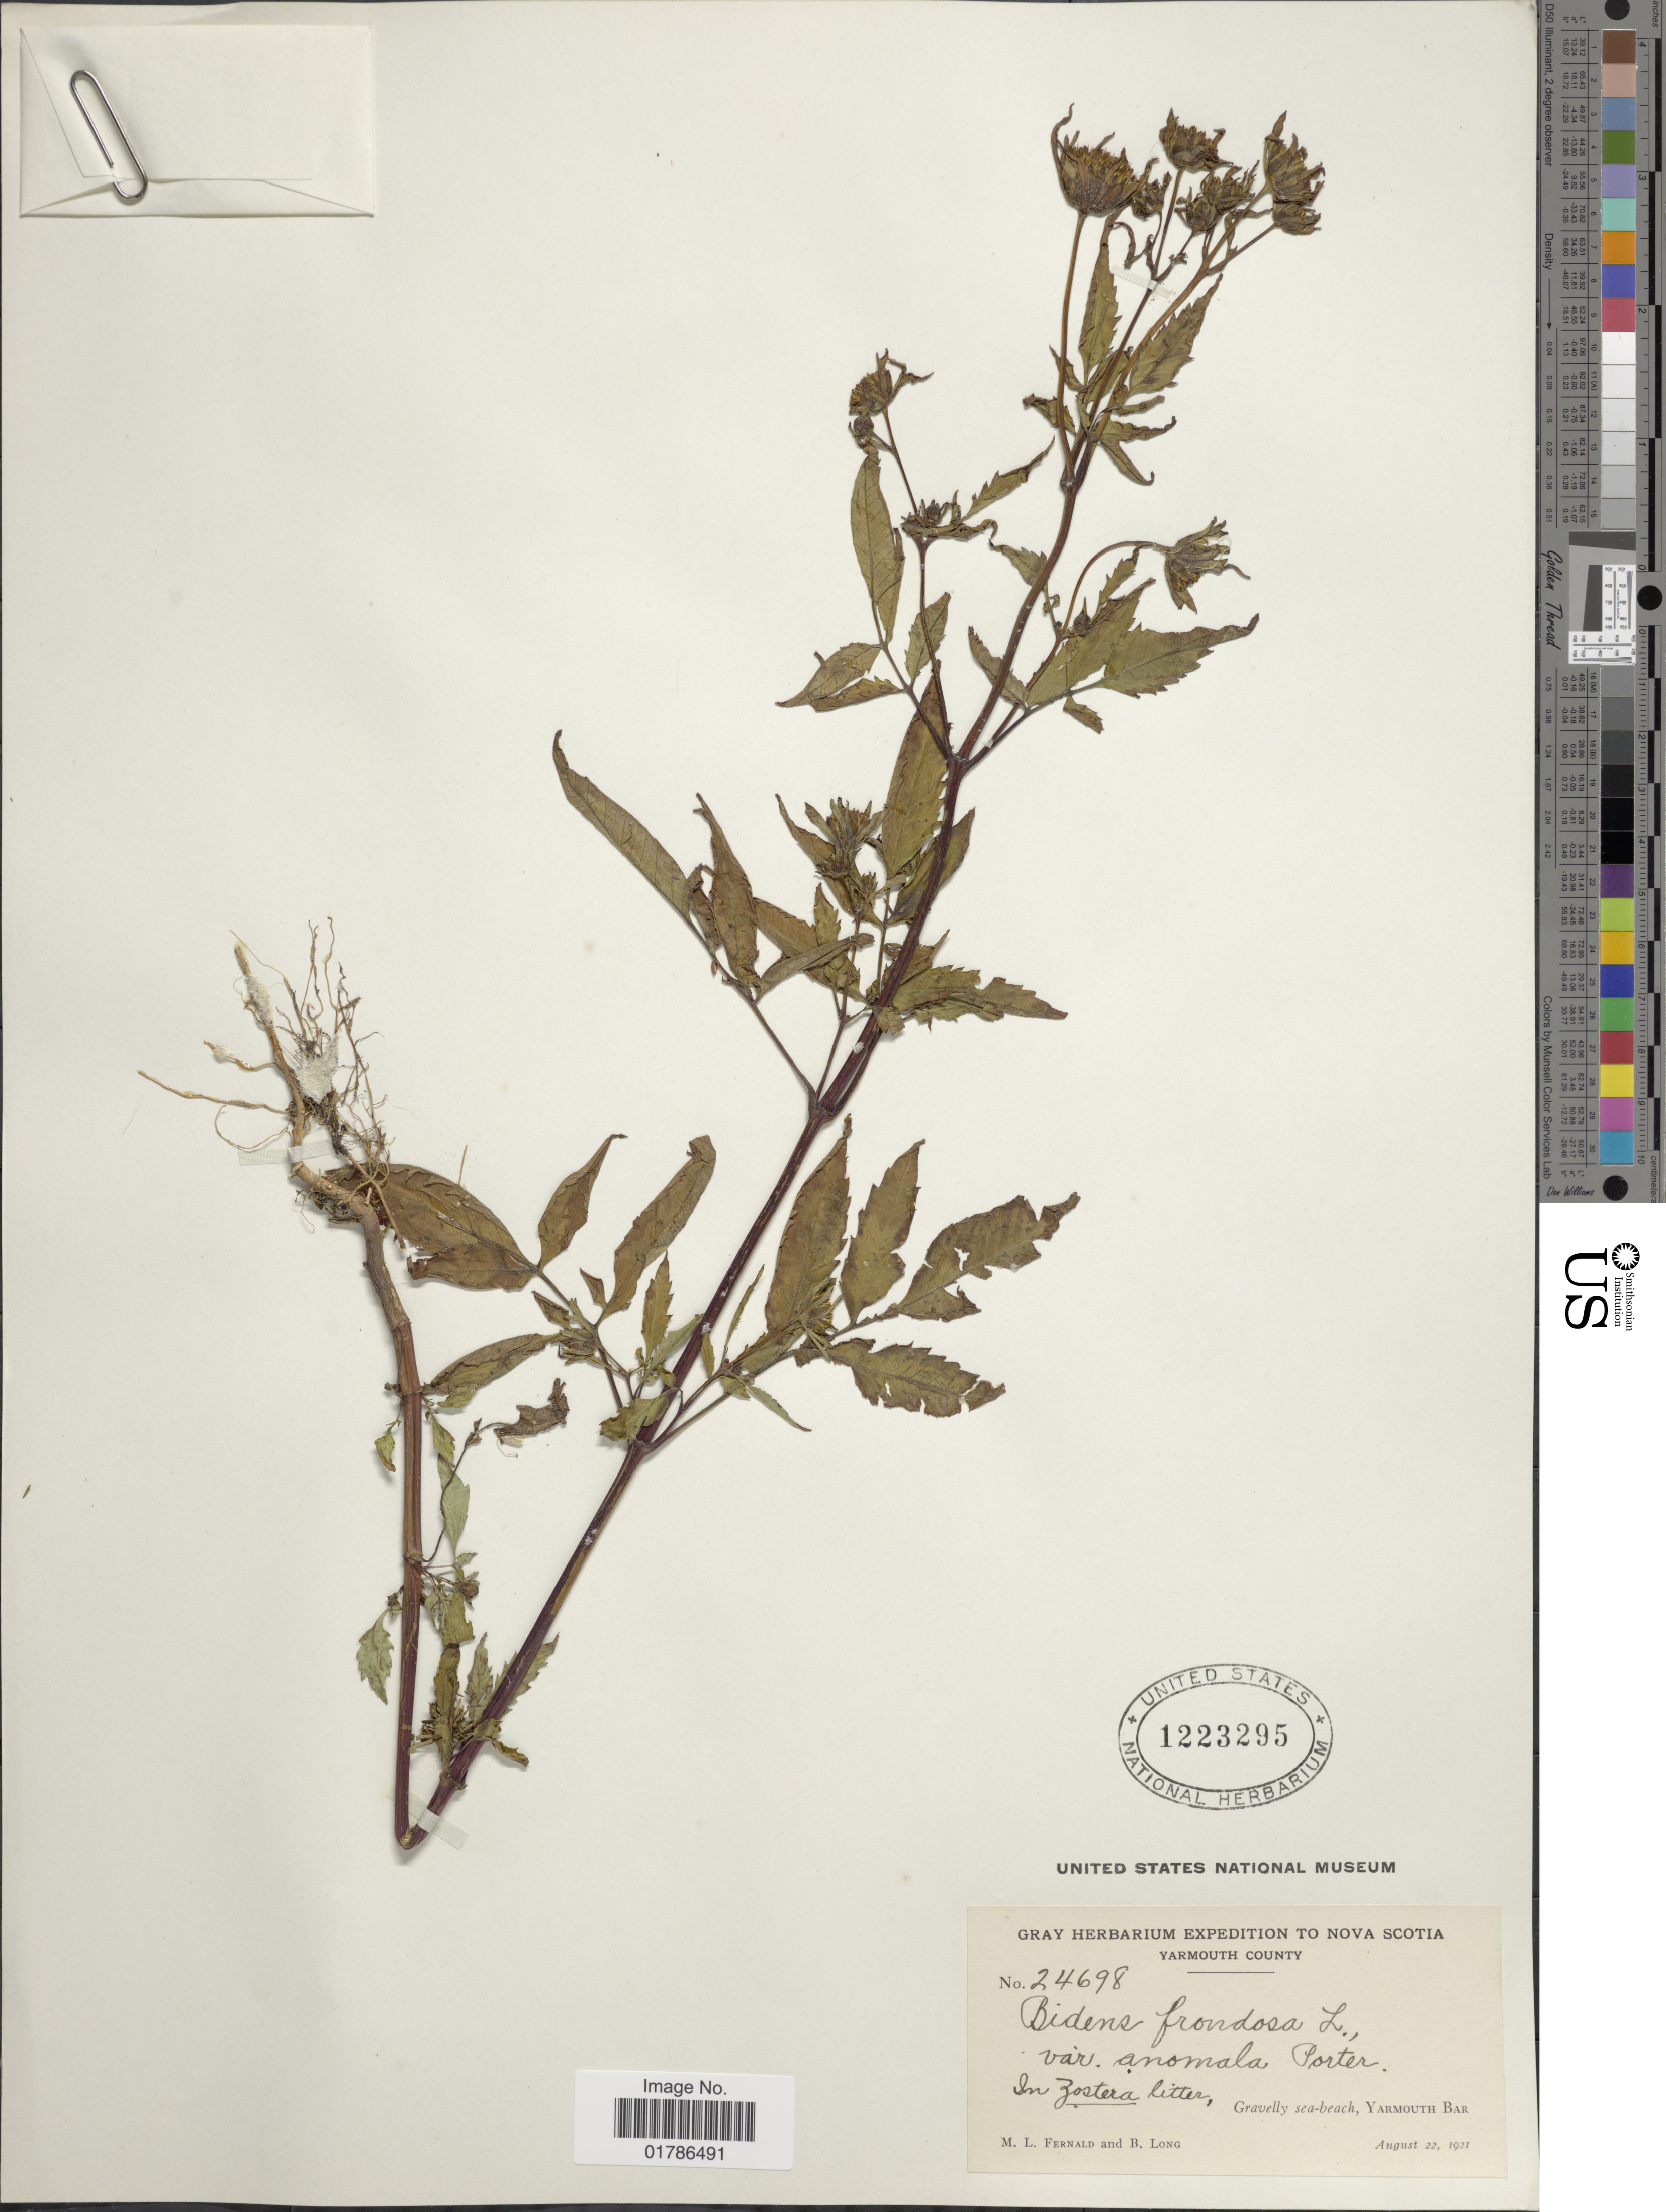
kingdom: Plantae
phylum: Tracheophyta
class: Magnoliopsida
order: Asterales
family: Asteraceae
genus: Bidens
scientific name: Bidens frondosa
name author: L.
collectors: M. L. Fernald & B. Long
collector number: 24698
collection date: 1921-08-22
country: Canada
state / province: Nova Scotia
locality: Yarmouth County, Gravelly sea-beach, Yarmouth Bar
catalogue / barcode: US 1223295